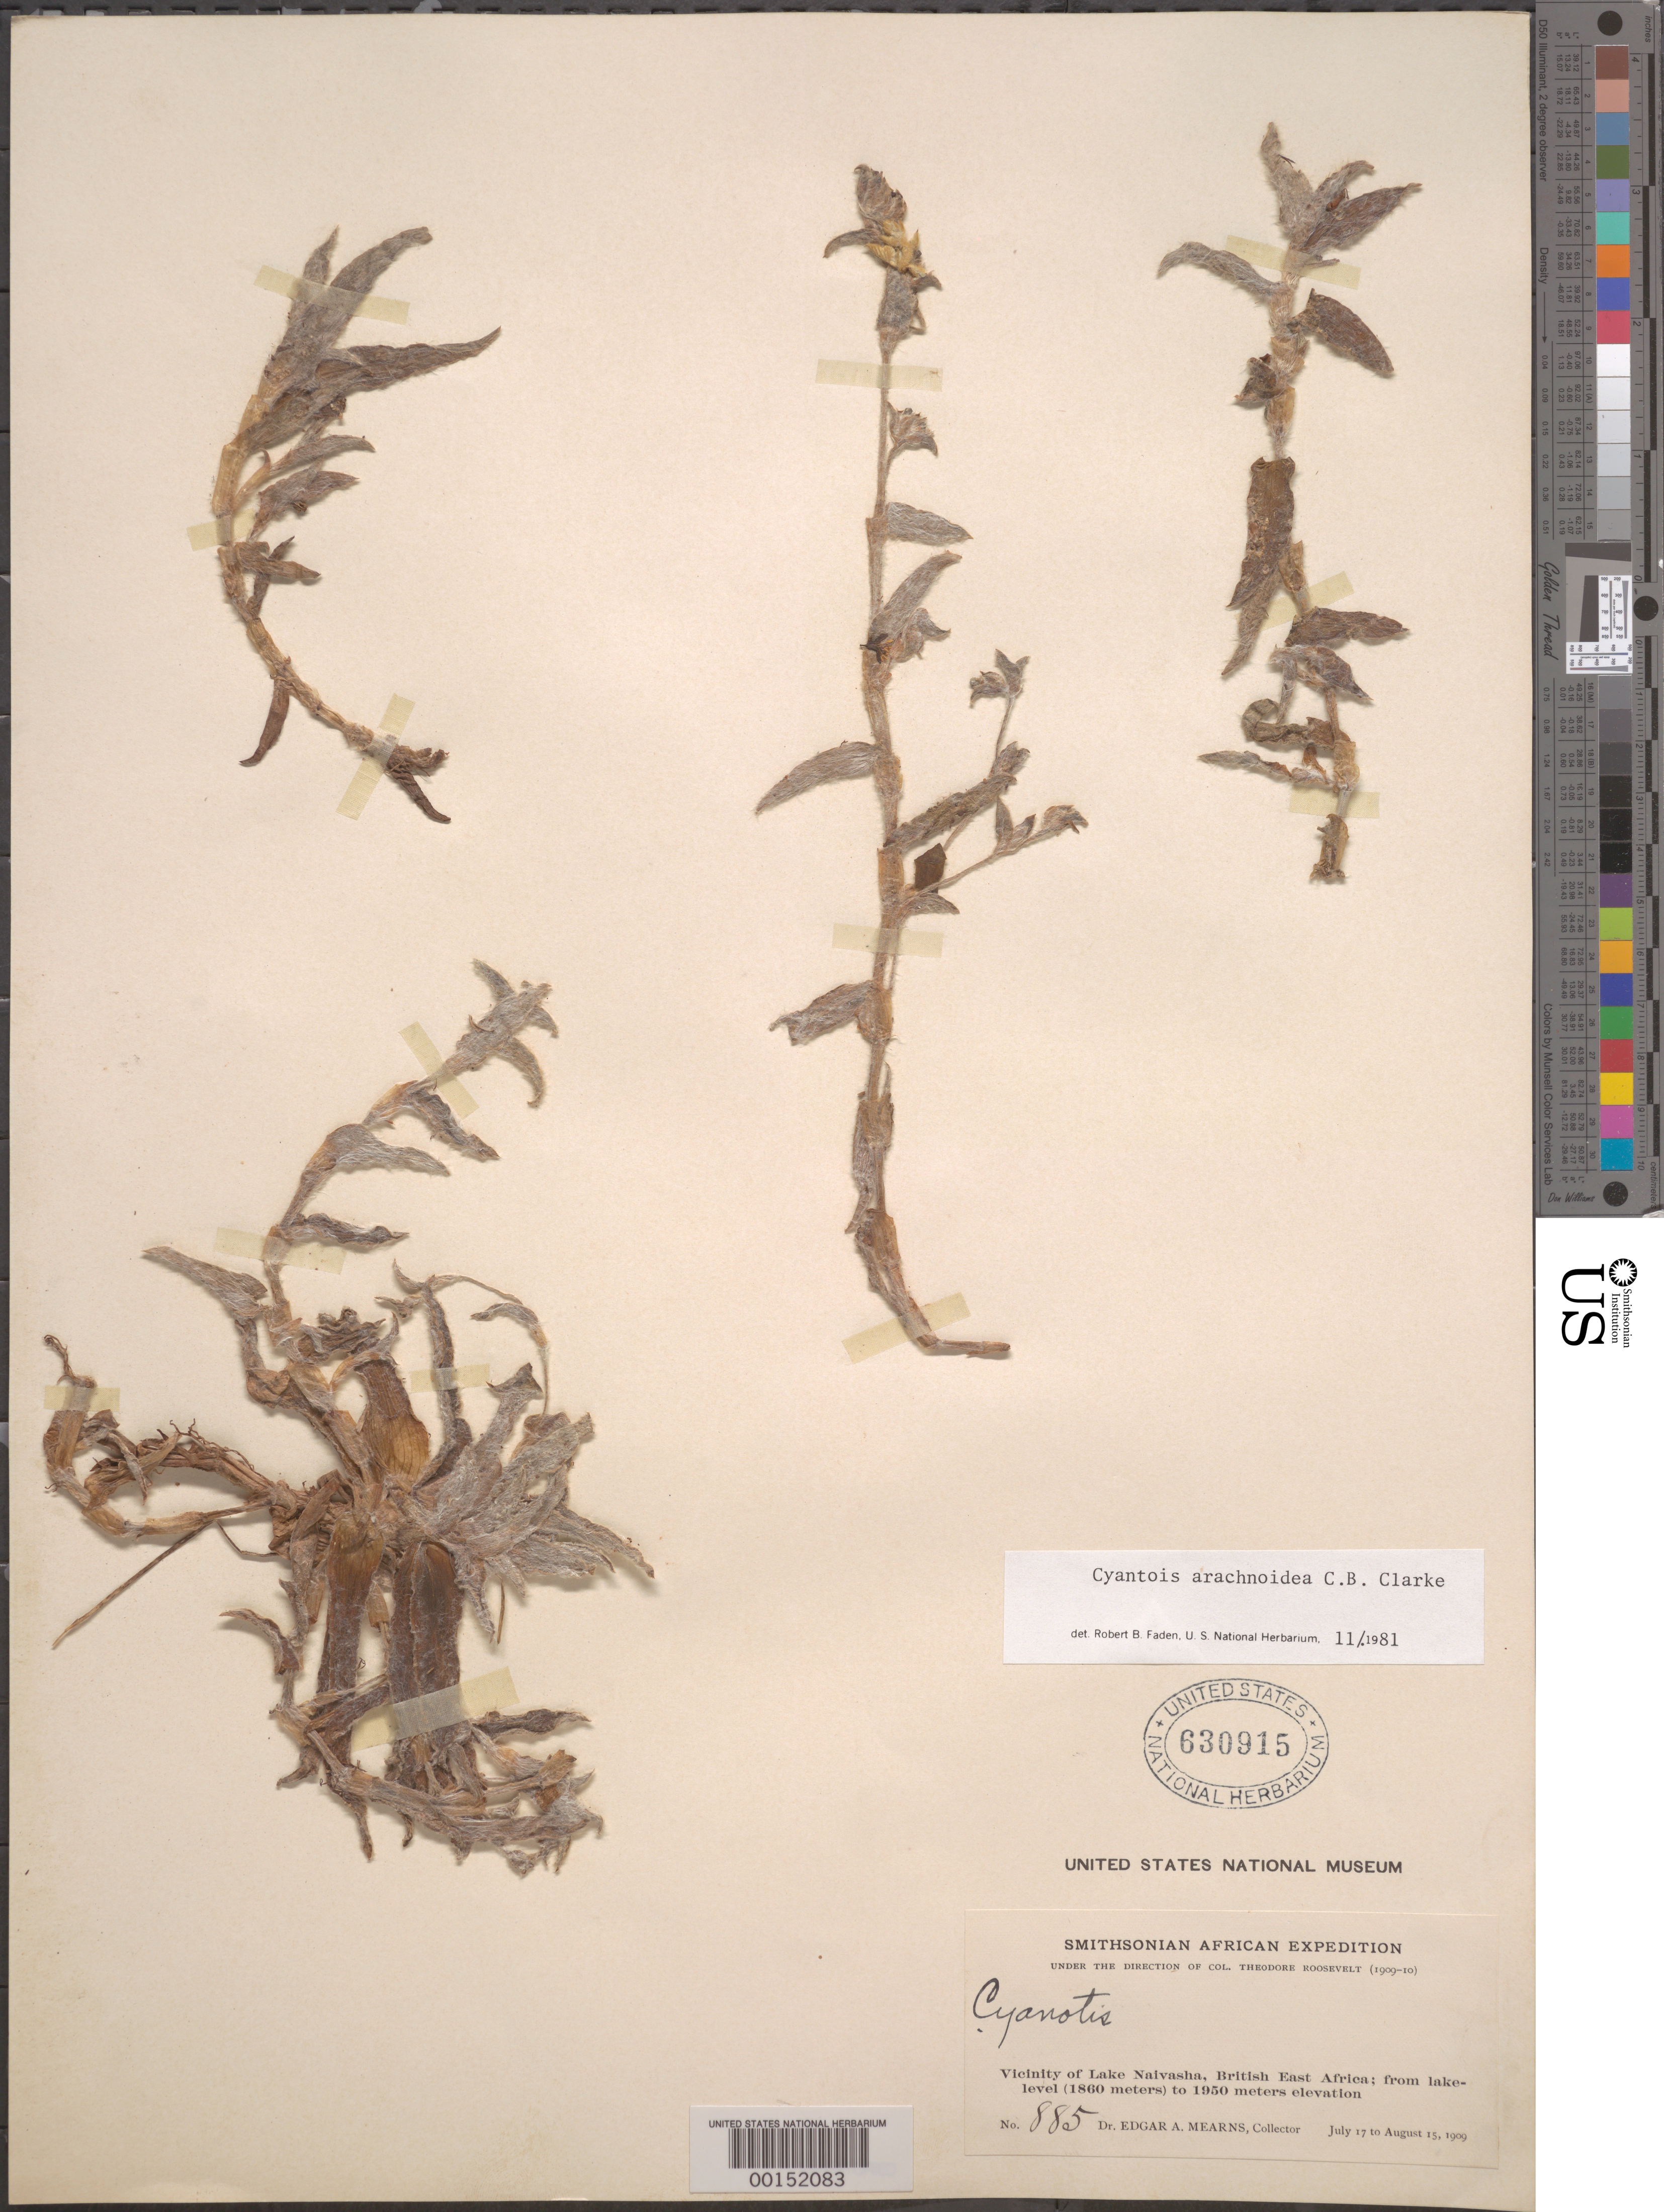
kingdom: Plantae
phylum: Tracheophyta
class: Liliopsida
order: Commelinales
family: Commelinaceae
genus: Cyanotis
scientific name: Cyanotis arachnoidea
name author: C.B. Clarke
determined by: Faden, Robert B., (US), Smithsonian Institution - National Museum of Natural History (UNITED STATES)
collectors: E. A. Mearns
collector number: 885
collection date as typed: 17 Jul 1909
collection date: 1909-07-17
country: Kenya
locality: Lake naivasha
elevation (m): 1860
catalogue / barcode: US 630915